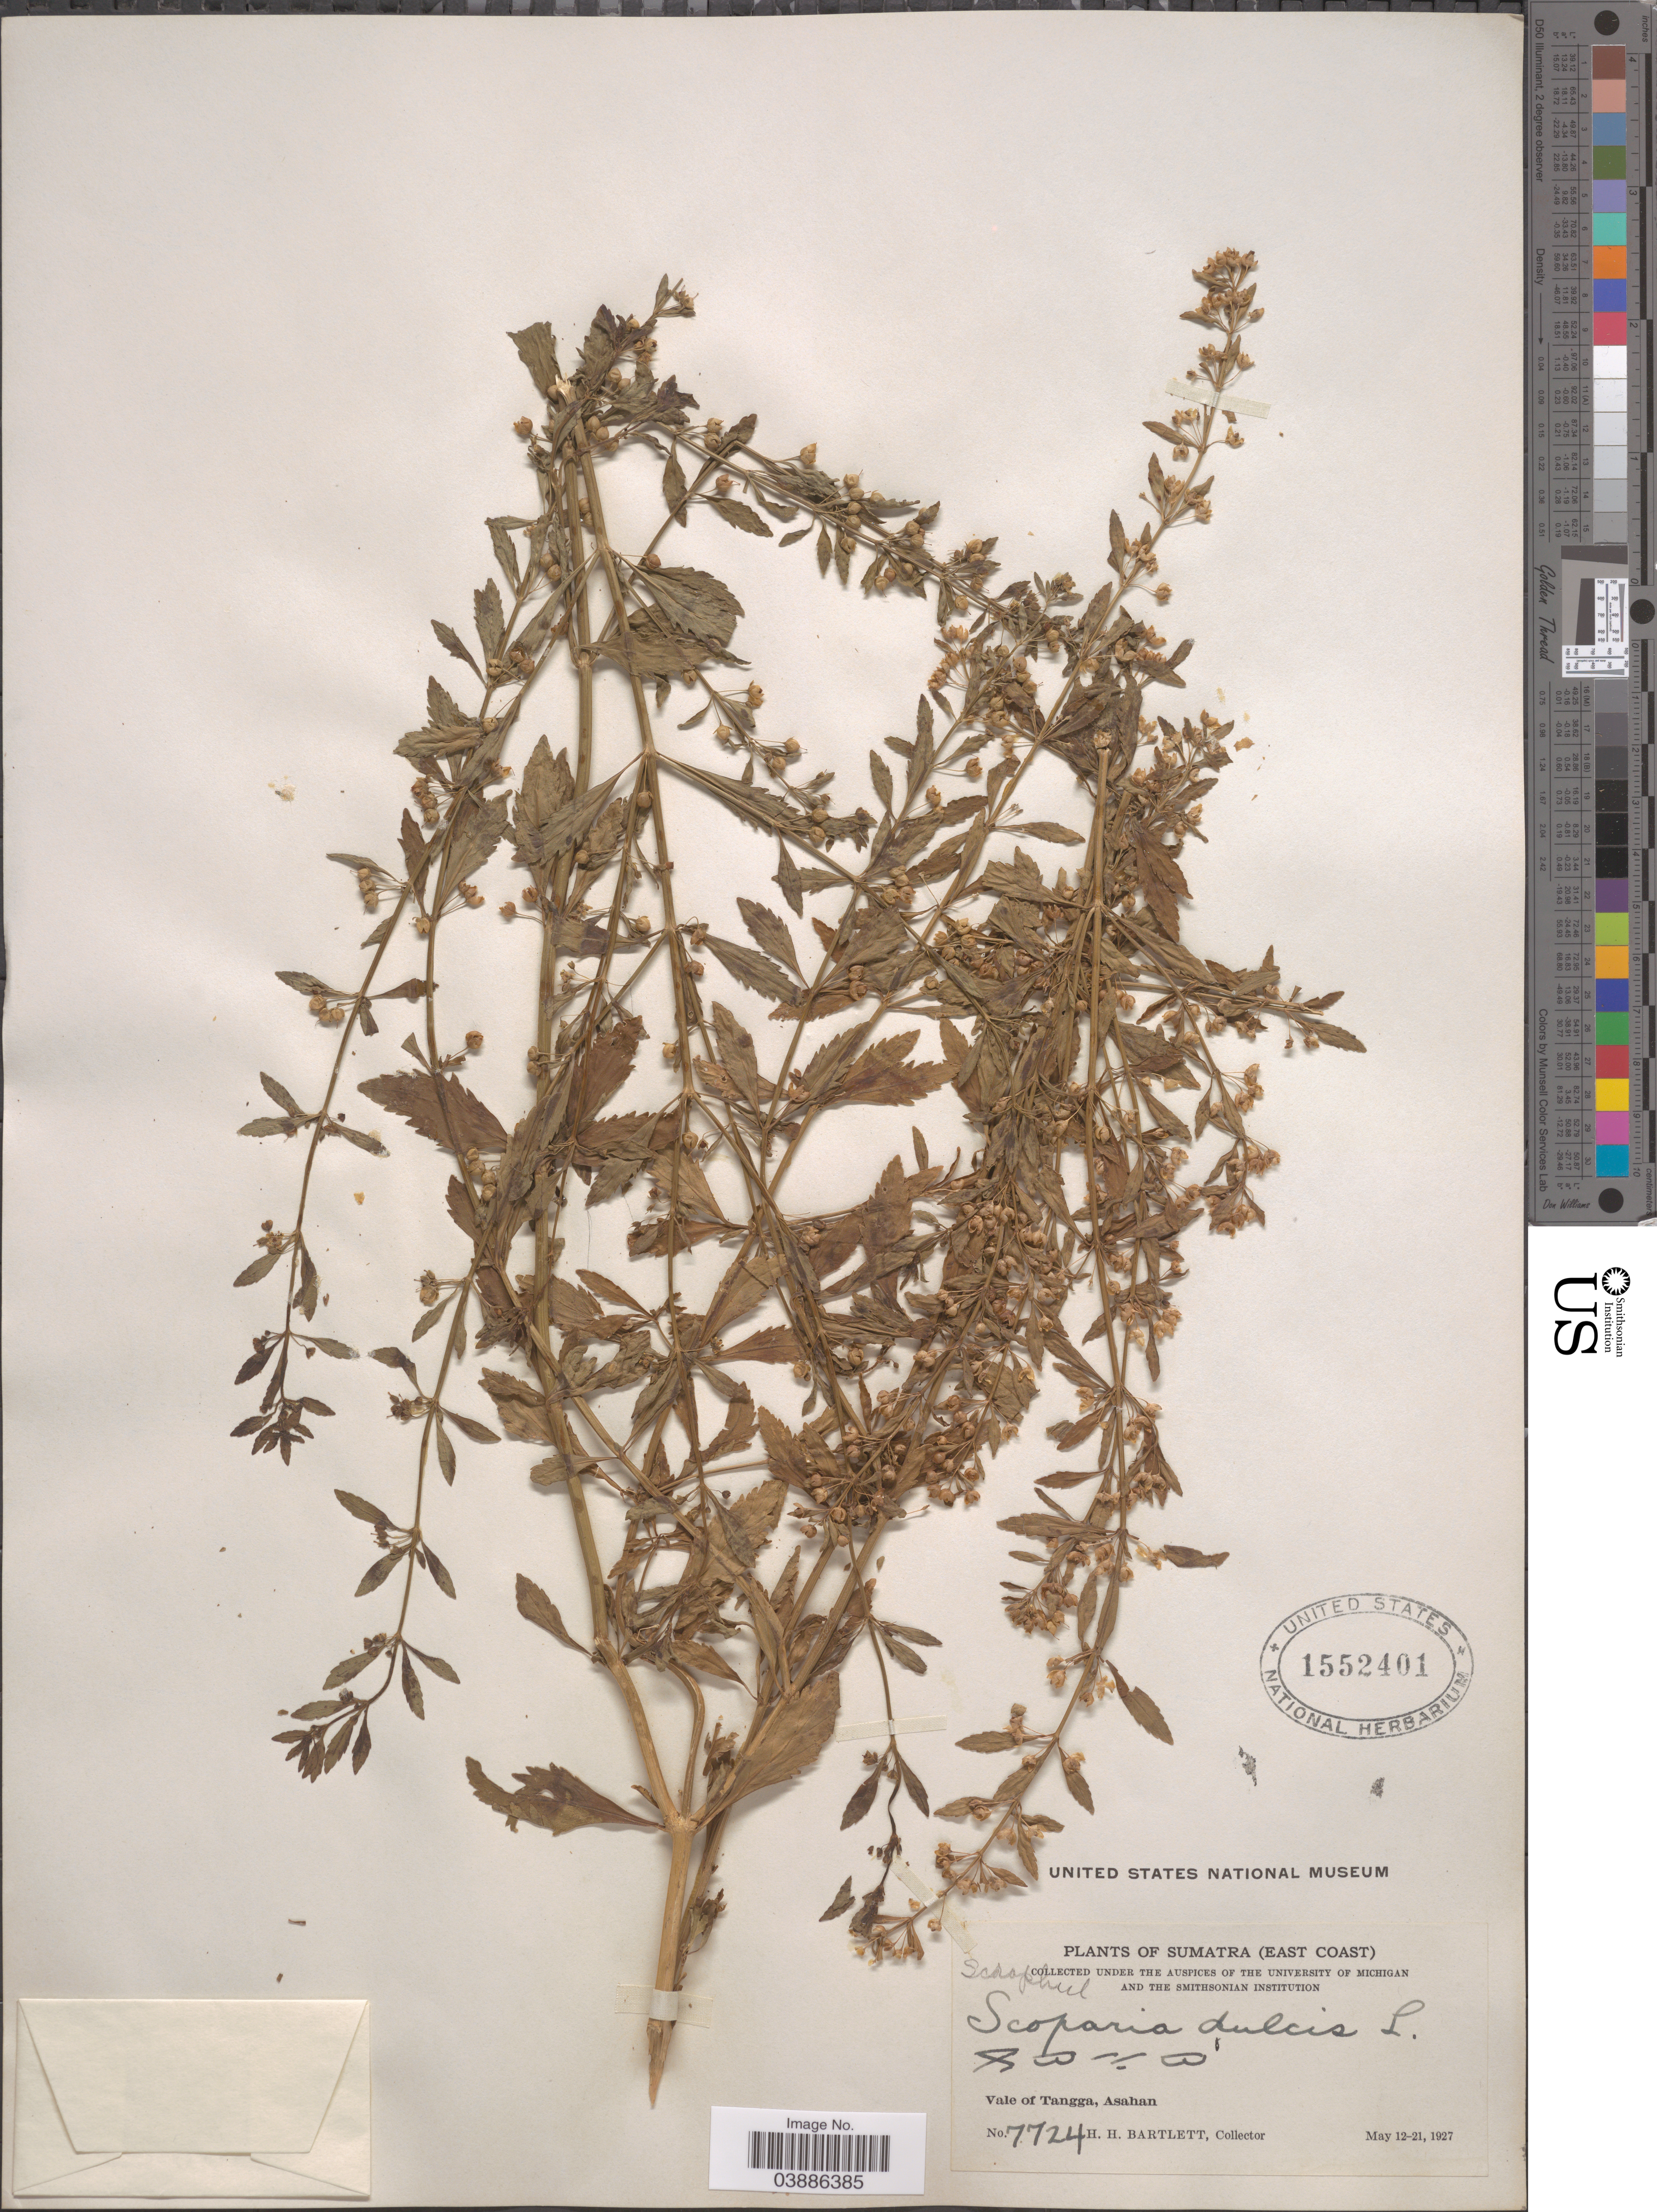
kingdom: Plantae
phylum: Tracheophyta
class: Magnoliopsida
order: Lamiales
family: Plantaginaceae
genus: Scoparia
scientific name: Scoparia dulcis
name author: L.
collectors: H. H. Bartlett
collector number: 7724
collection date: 1927-05-12/1927-05-21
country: Indonesia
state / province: Sumatra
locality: East Coast. Vale of Tangga, Asahan.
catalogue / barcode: US 1552401